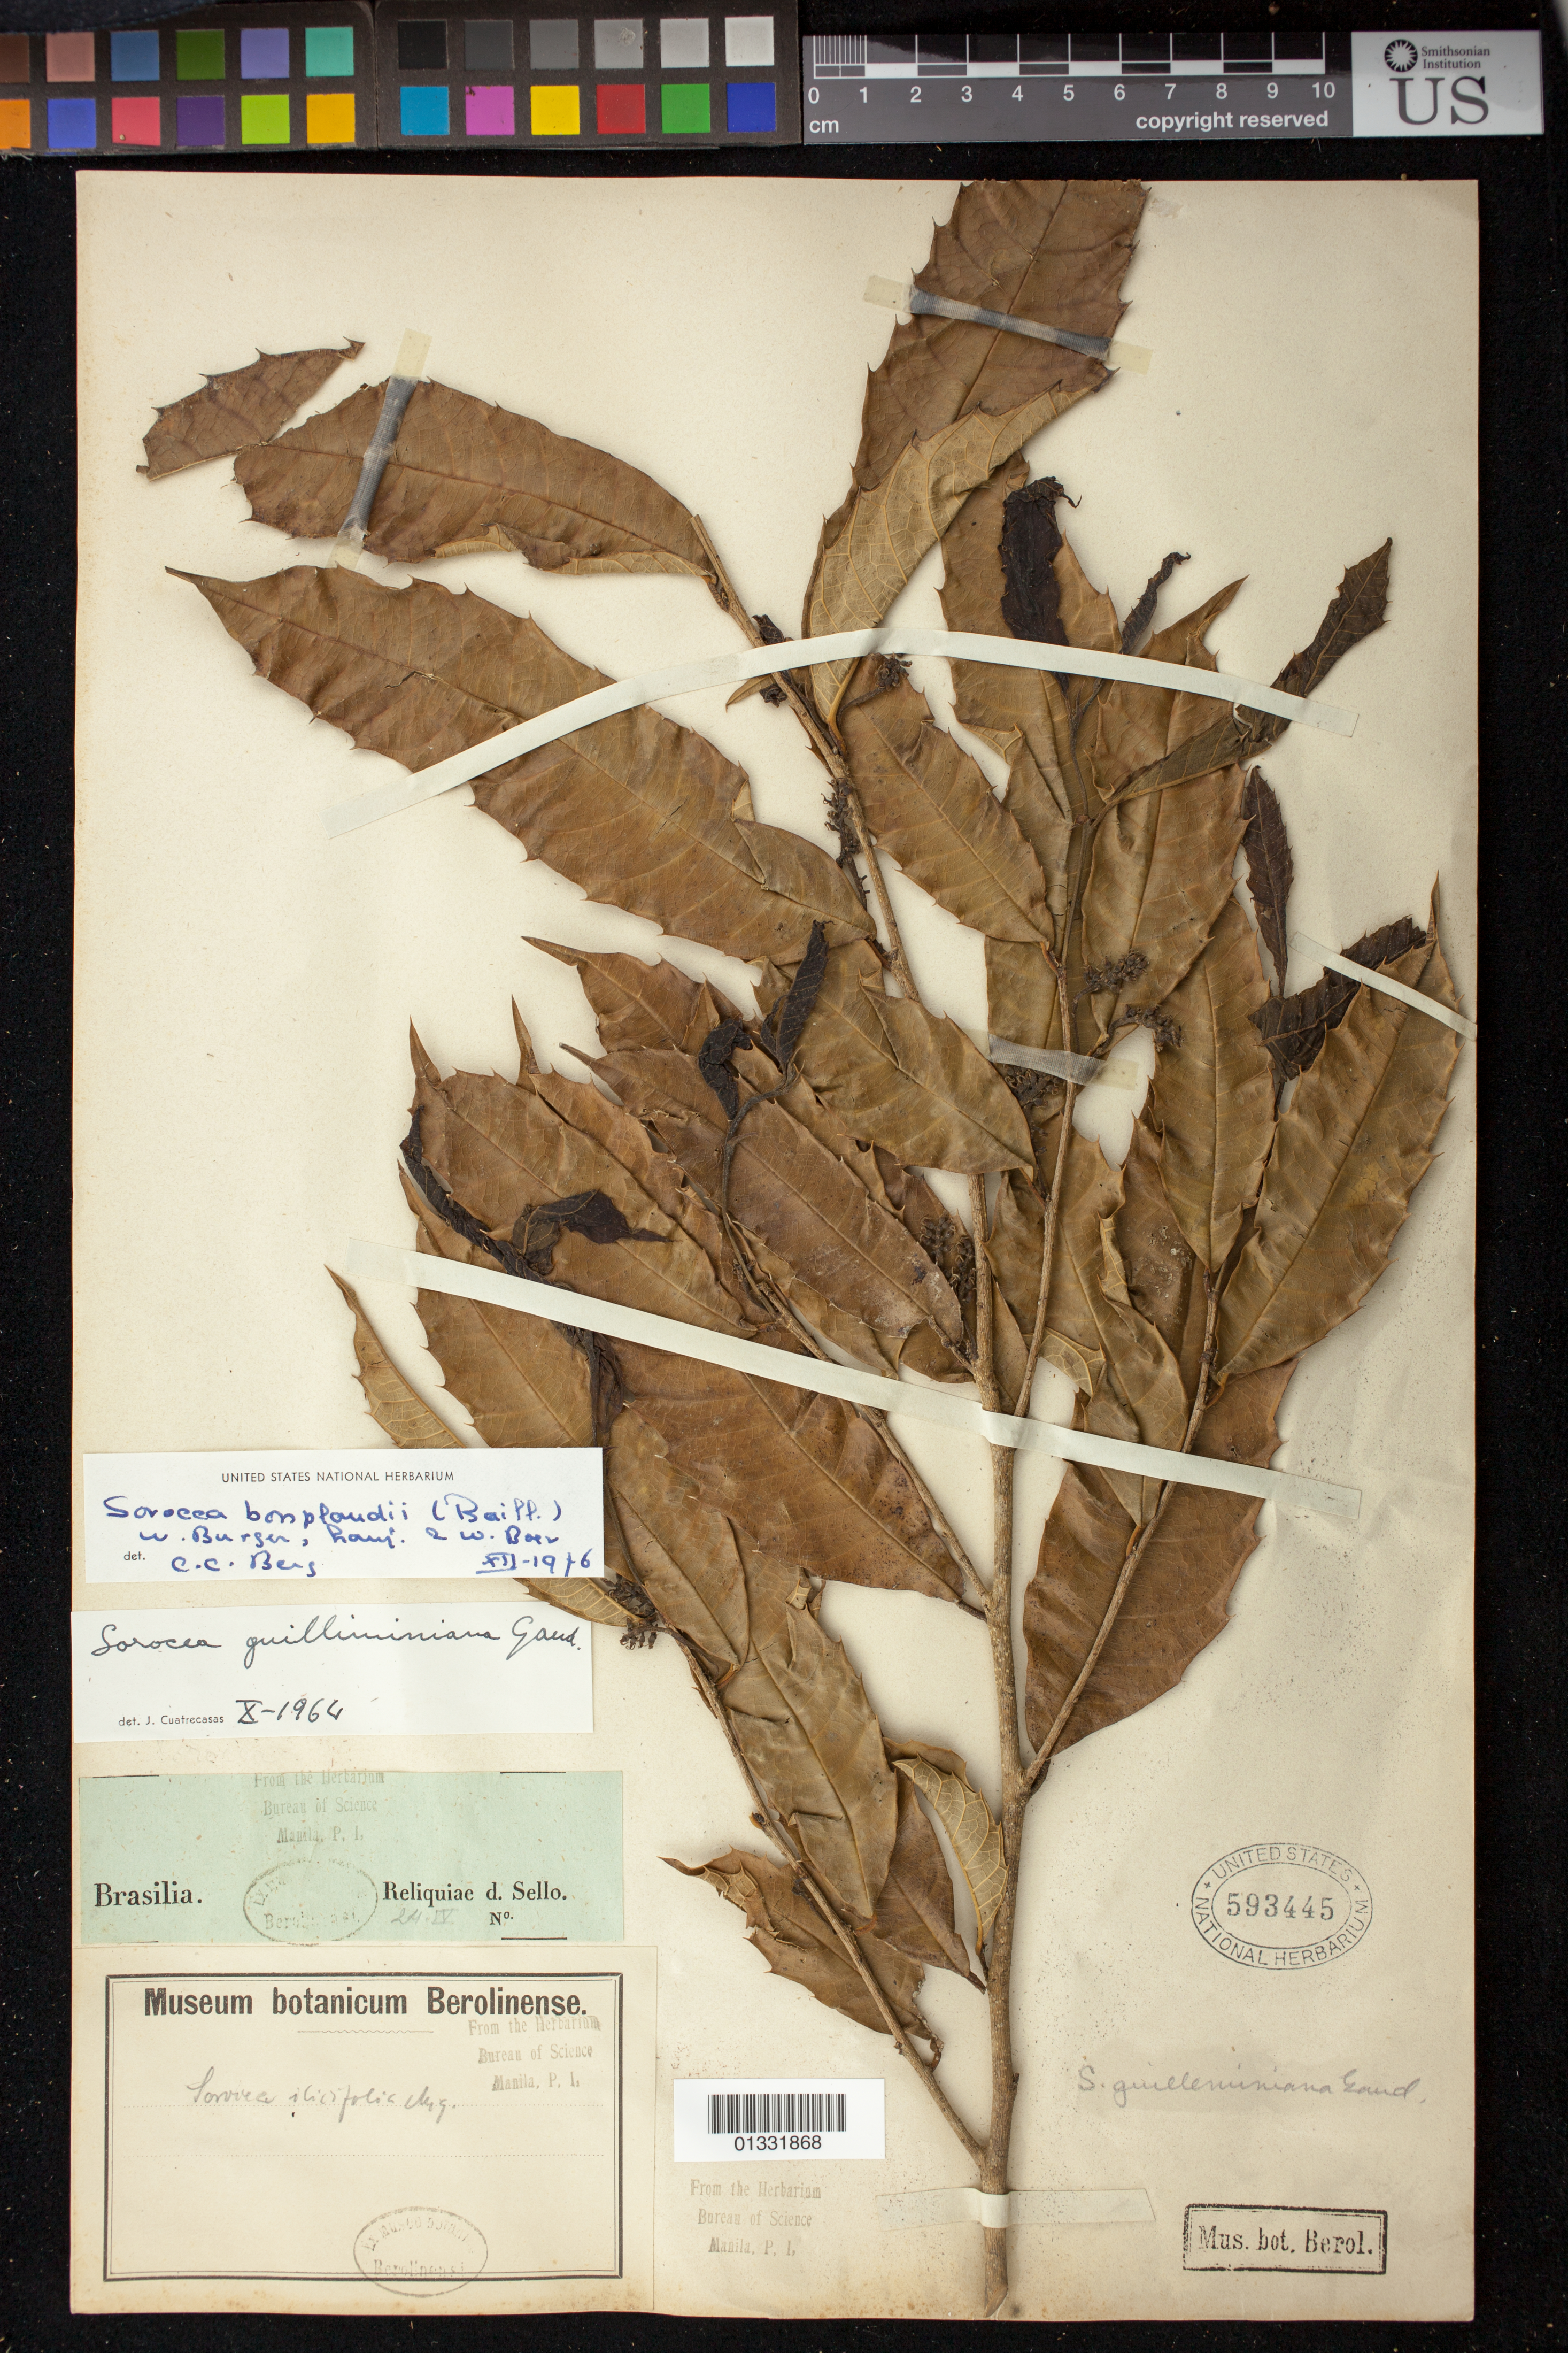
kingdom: Plantae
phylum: Tracheophyta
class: Magnoliopsida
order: Rosales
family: Moraceae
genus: Sorocea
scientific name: Sorocea bonplandii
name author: (Baill.) W.C. Burger et al.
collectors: F. Sellow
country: Brazil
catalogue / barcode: US 593445